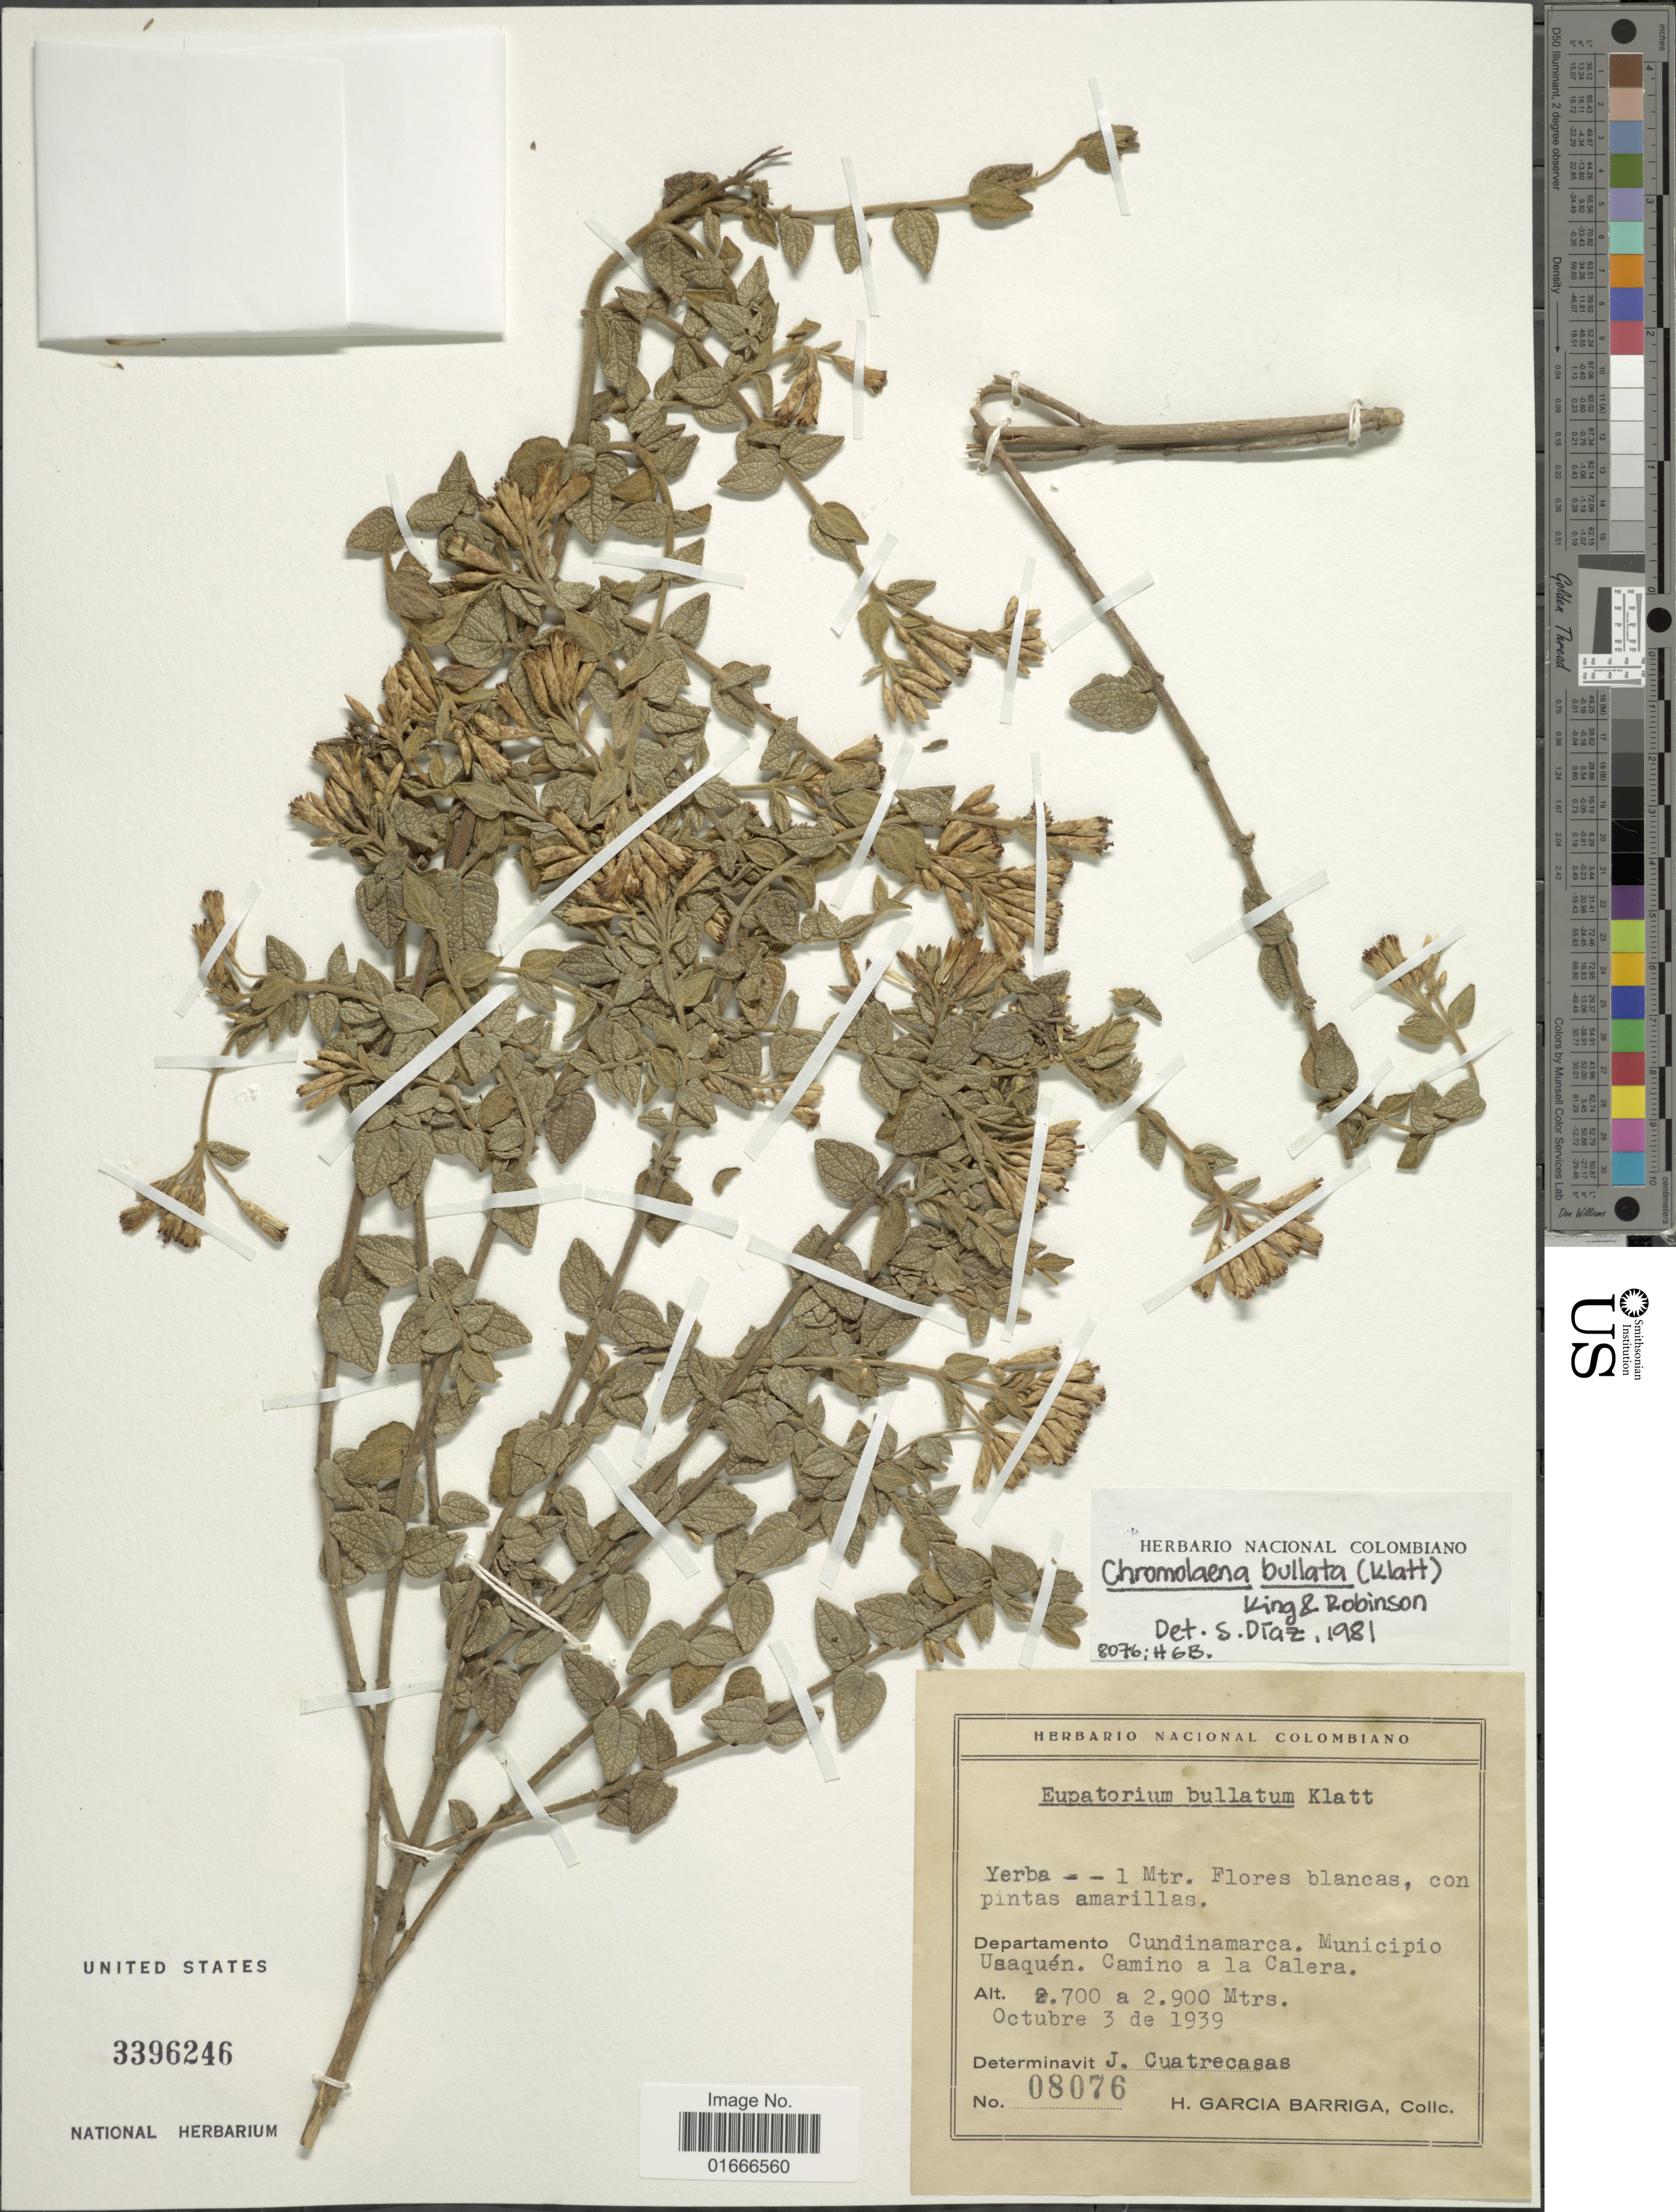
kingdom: Plantae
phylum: Tracheophyta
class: Magnoliopsida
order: Asterales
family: Asteraceae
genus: Chromolaena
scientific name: Chromolaena bullata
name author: (Klatt) R.M. King & H. Rob.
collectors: H. García Barriga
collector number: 08076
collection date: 1939-10-03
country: Colombia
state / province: Cundinamarca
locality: Municipio Usaquen, Camino a la Calera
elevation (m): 2700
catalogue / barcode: US 3396246